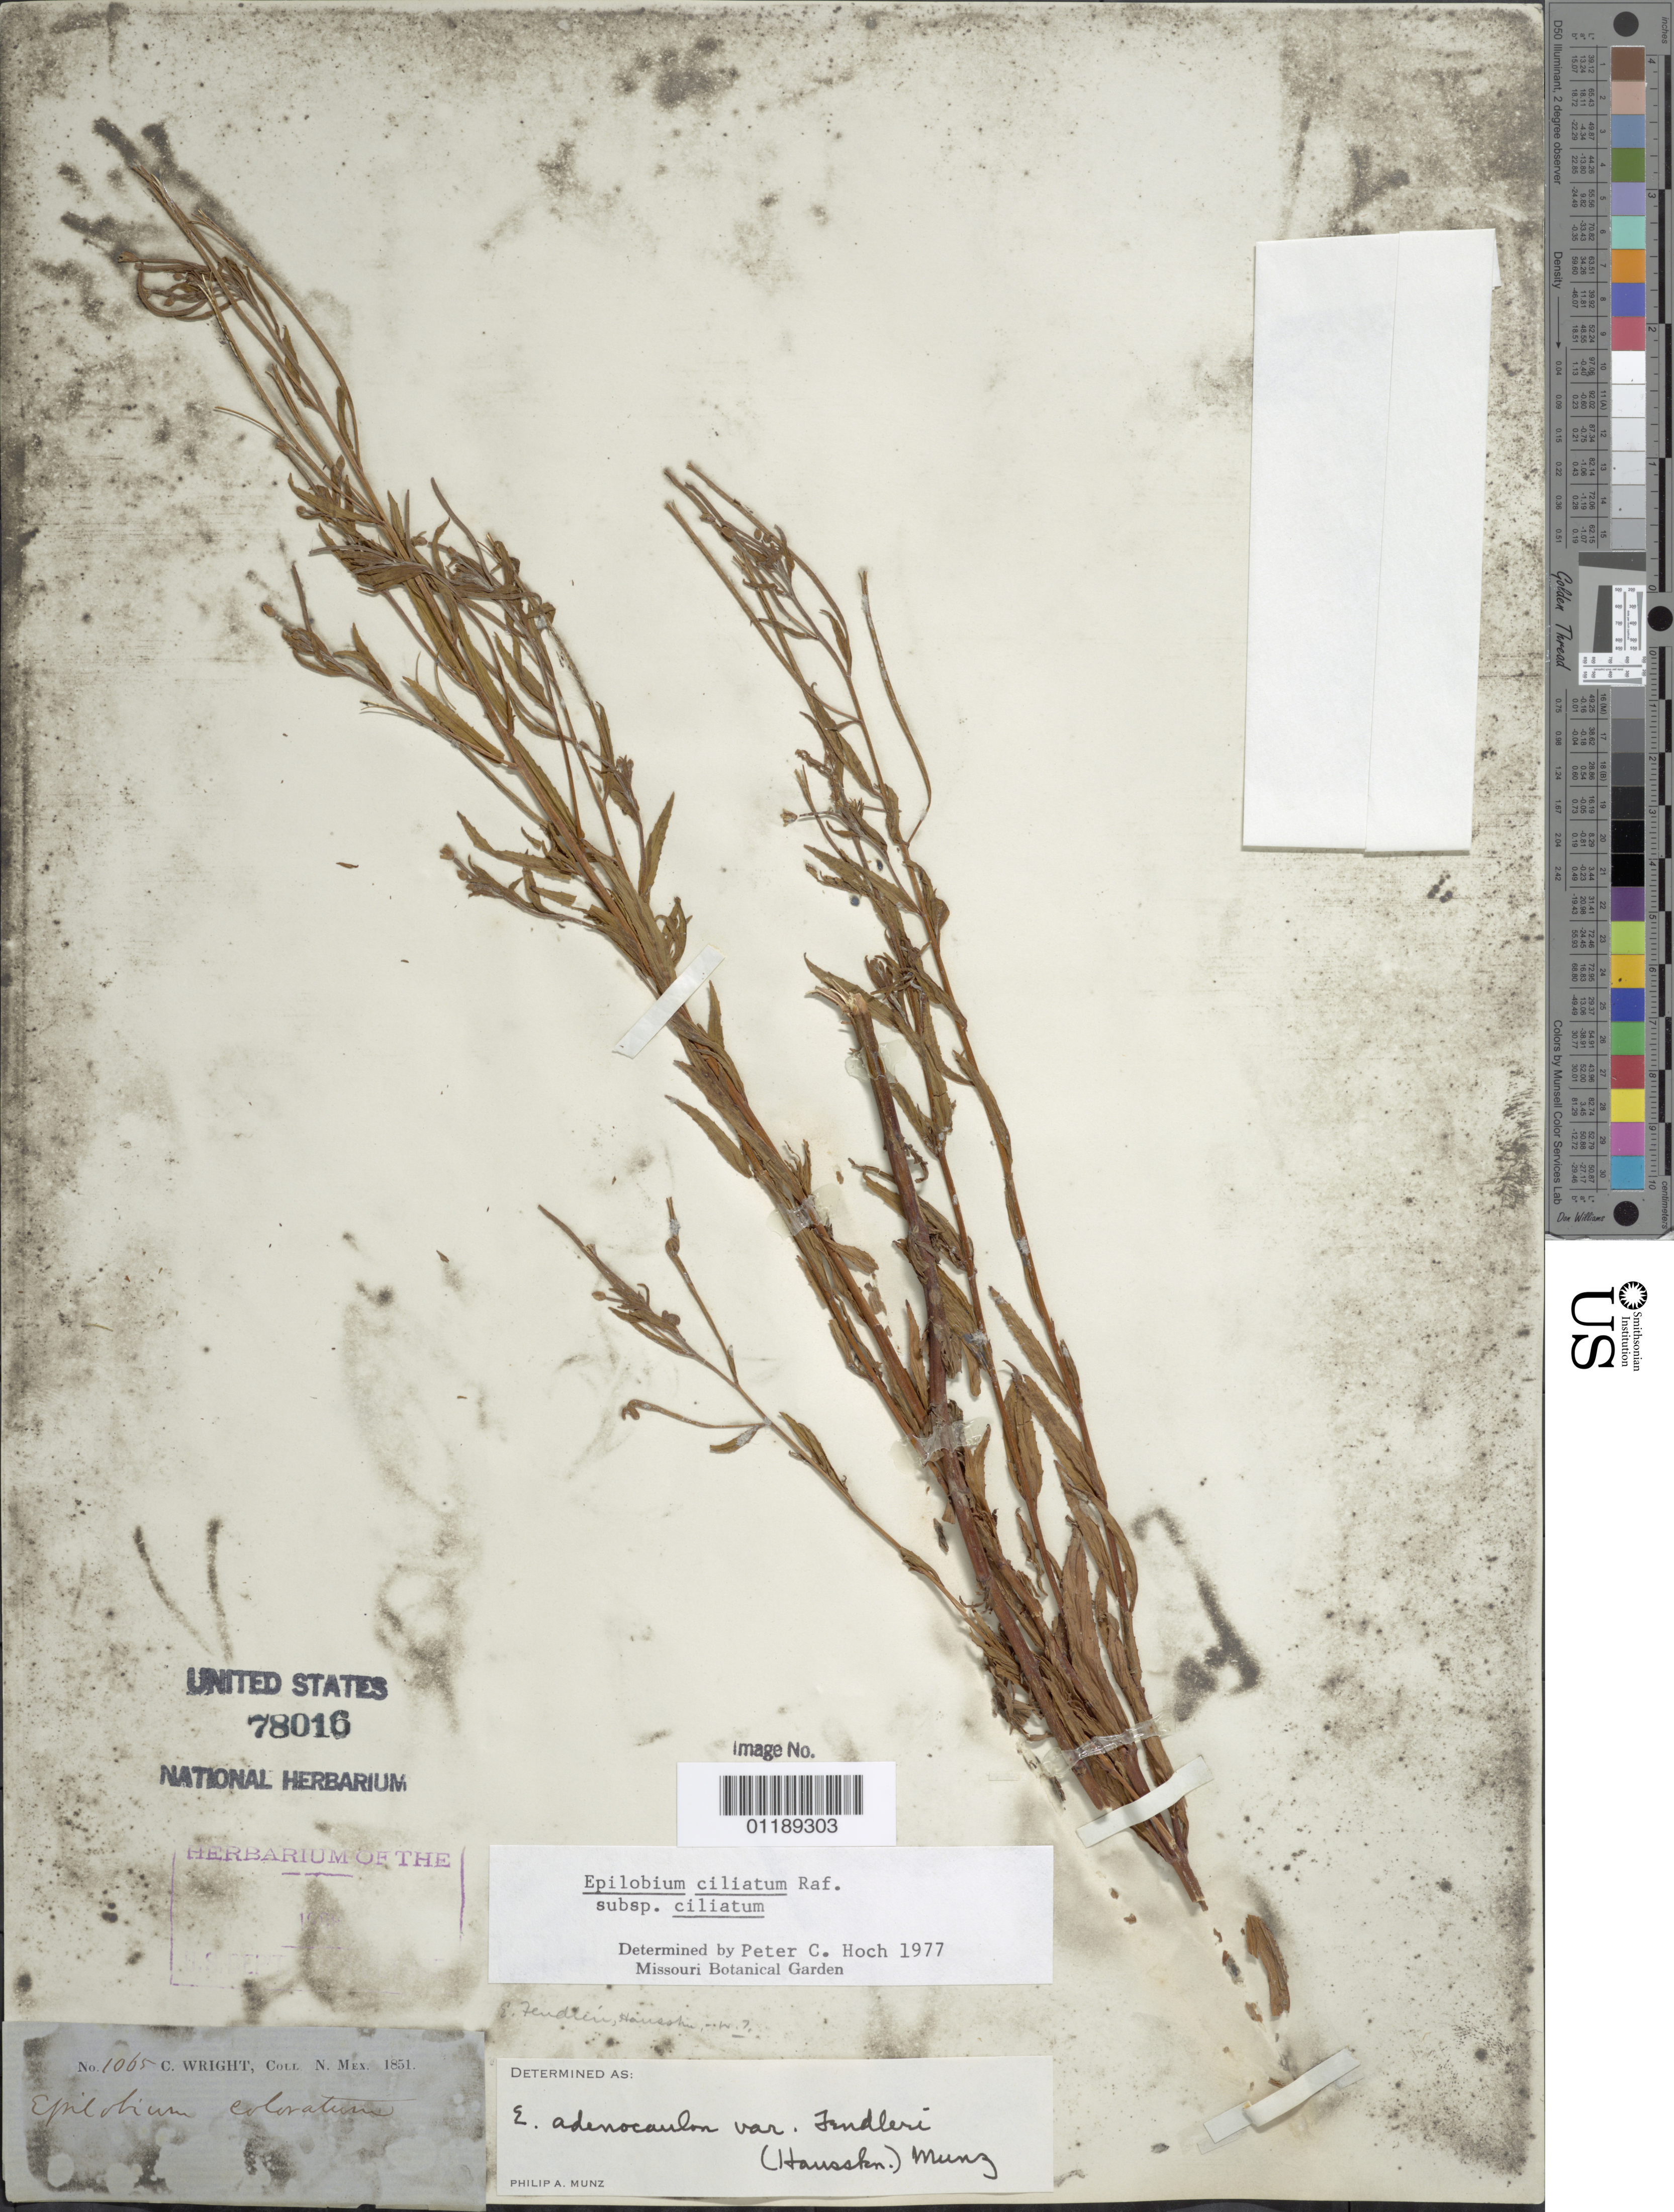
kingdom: Plantae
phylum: Tracheophyta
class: Magnoliopsida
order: Myrtales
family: Onagraceae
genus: Epilobium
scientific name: Epilobium ciliatum subsp. ciliatum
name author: Raf.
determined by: Hoch, P. C.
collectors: C. Wright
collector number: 1065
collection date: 1851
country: United States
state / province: New Mexico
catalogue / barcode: US 78016